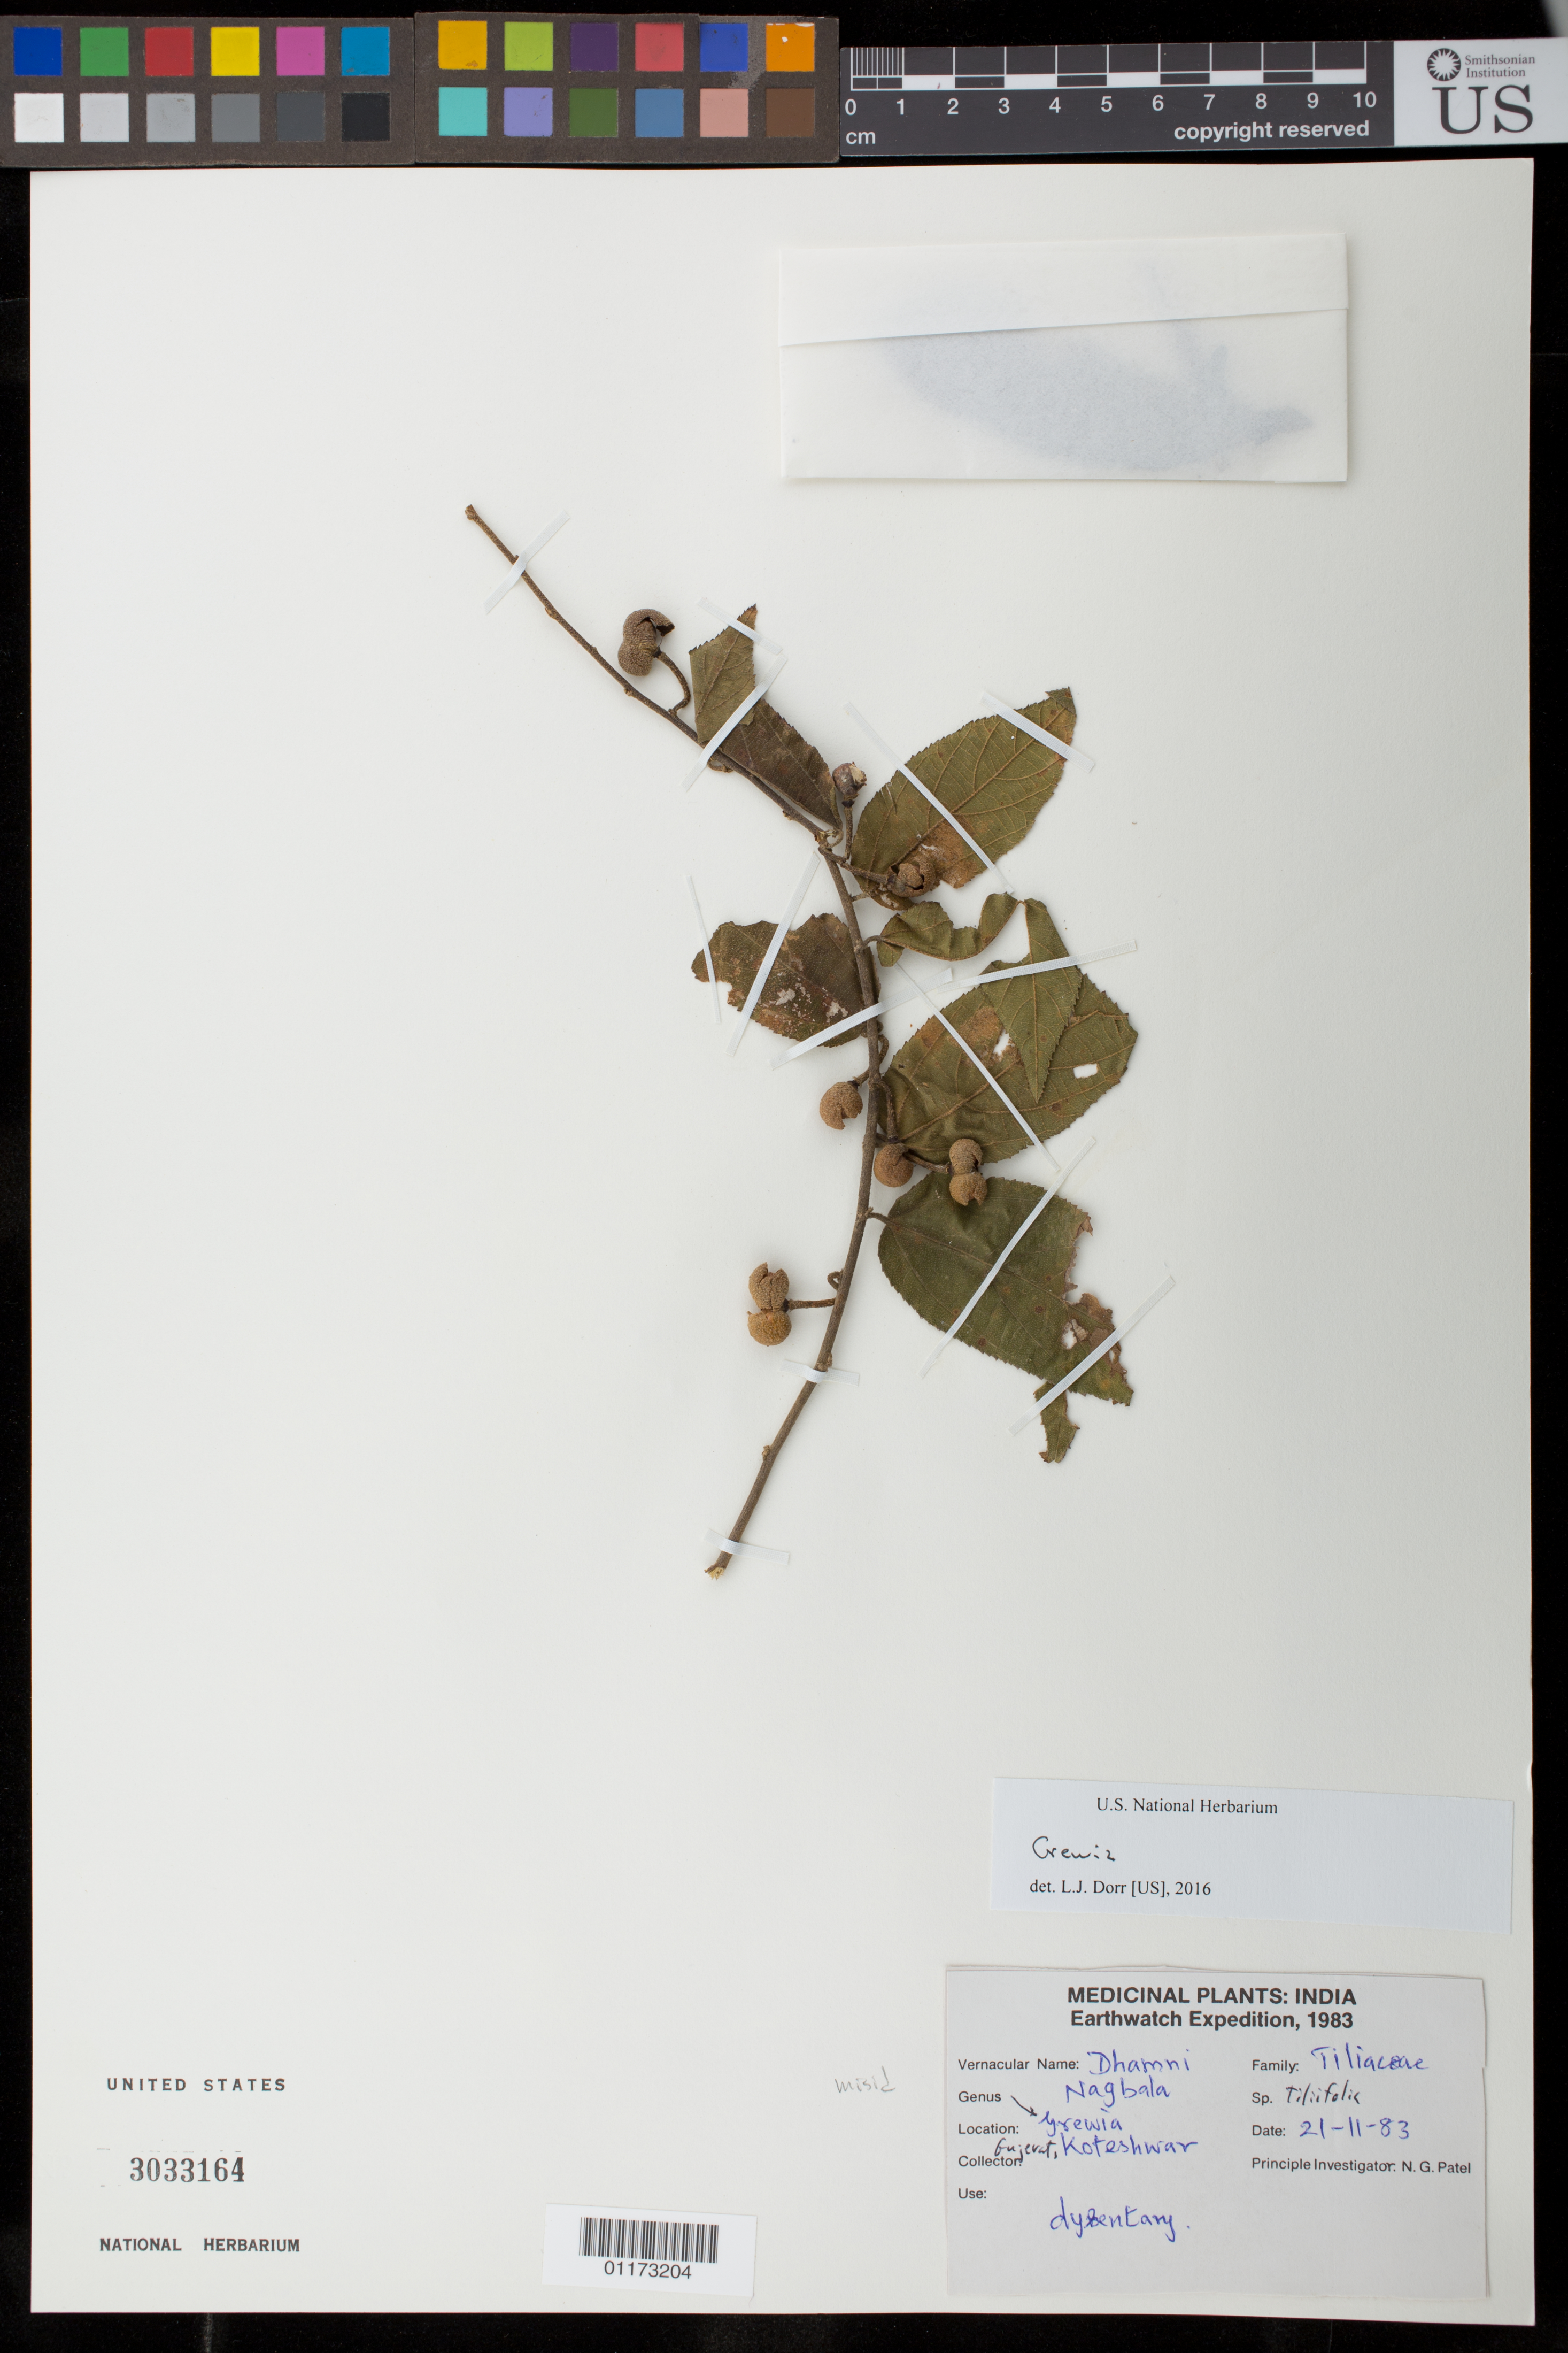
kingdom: Plantae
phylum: Tracheophyta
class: Magnoliopsida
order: Malvales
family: Malvaceae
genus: Grewia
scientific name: Grewia sp.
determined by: Dorr, L. J., (BOT), Smithsonian Institution - National Museum of Natural History (UNITED STATES)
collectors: N. Patel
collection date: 1983-11-21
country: India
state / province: Gujarat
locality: Koteshwar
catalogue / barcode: US 3033164